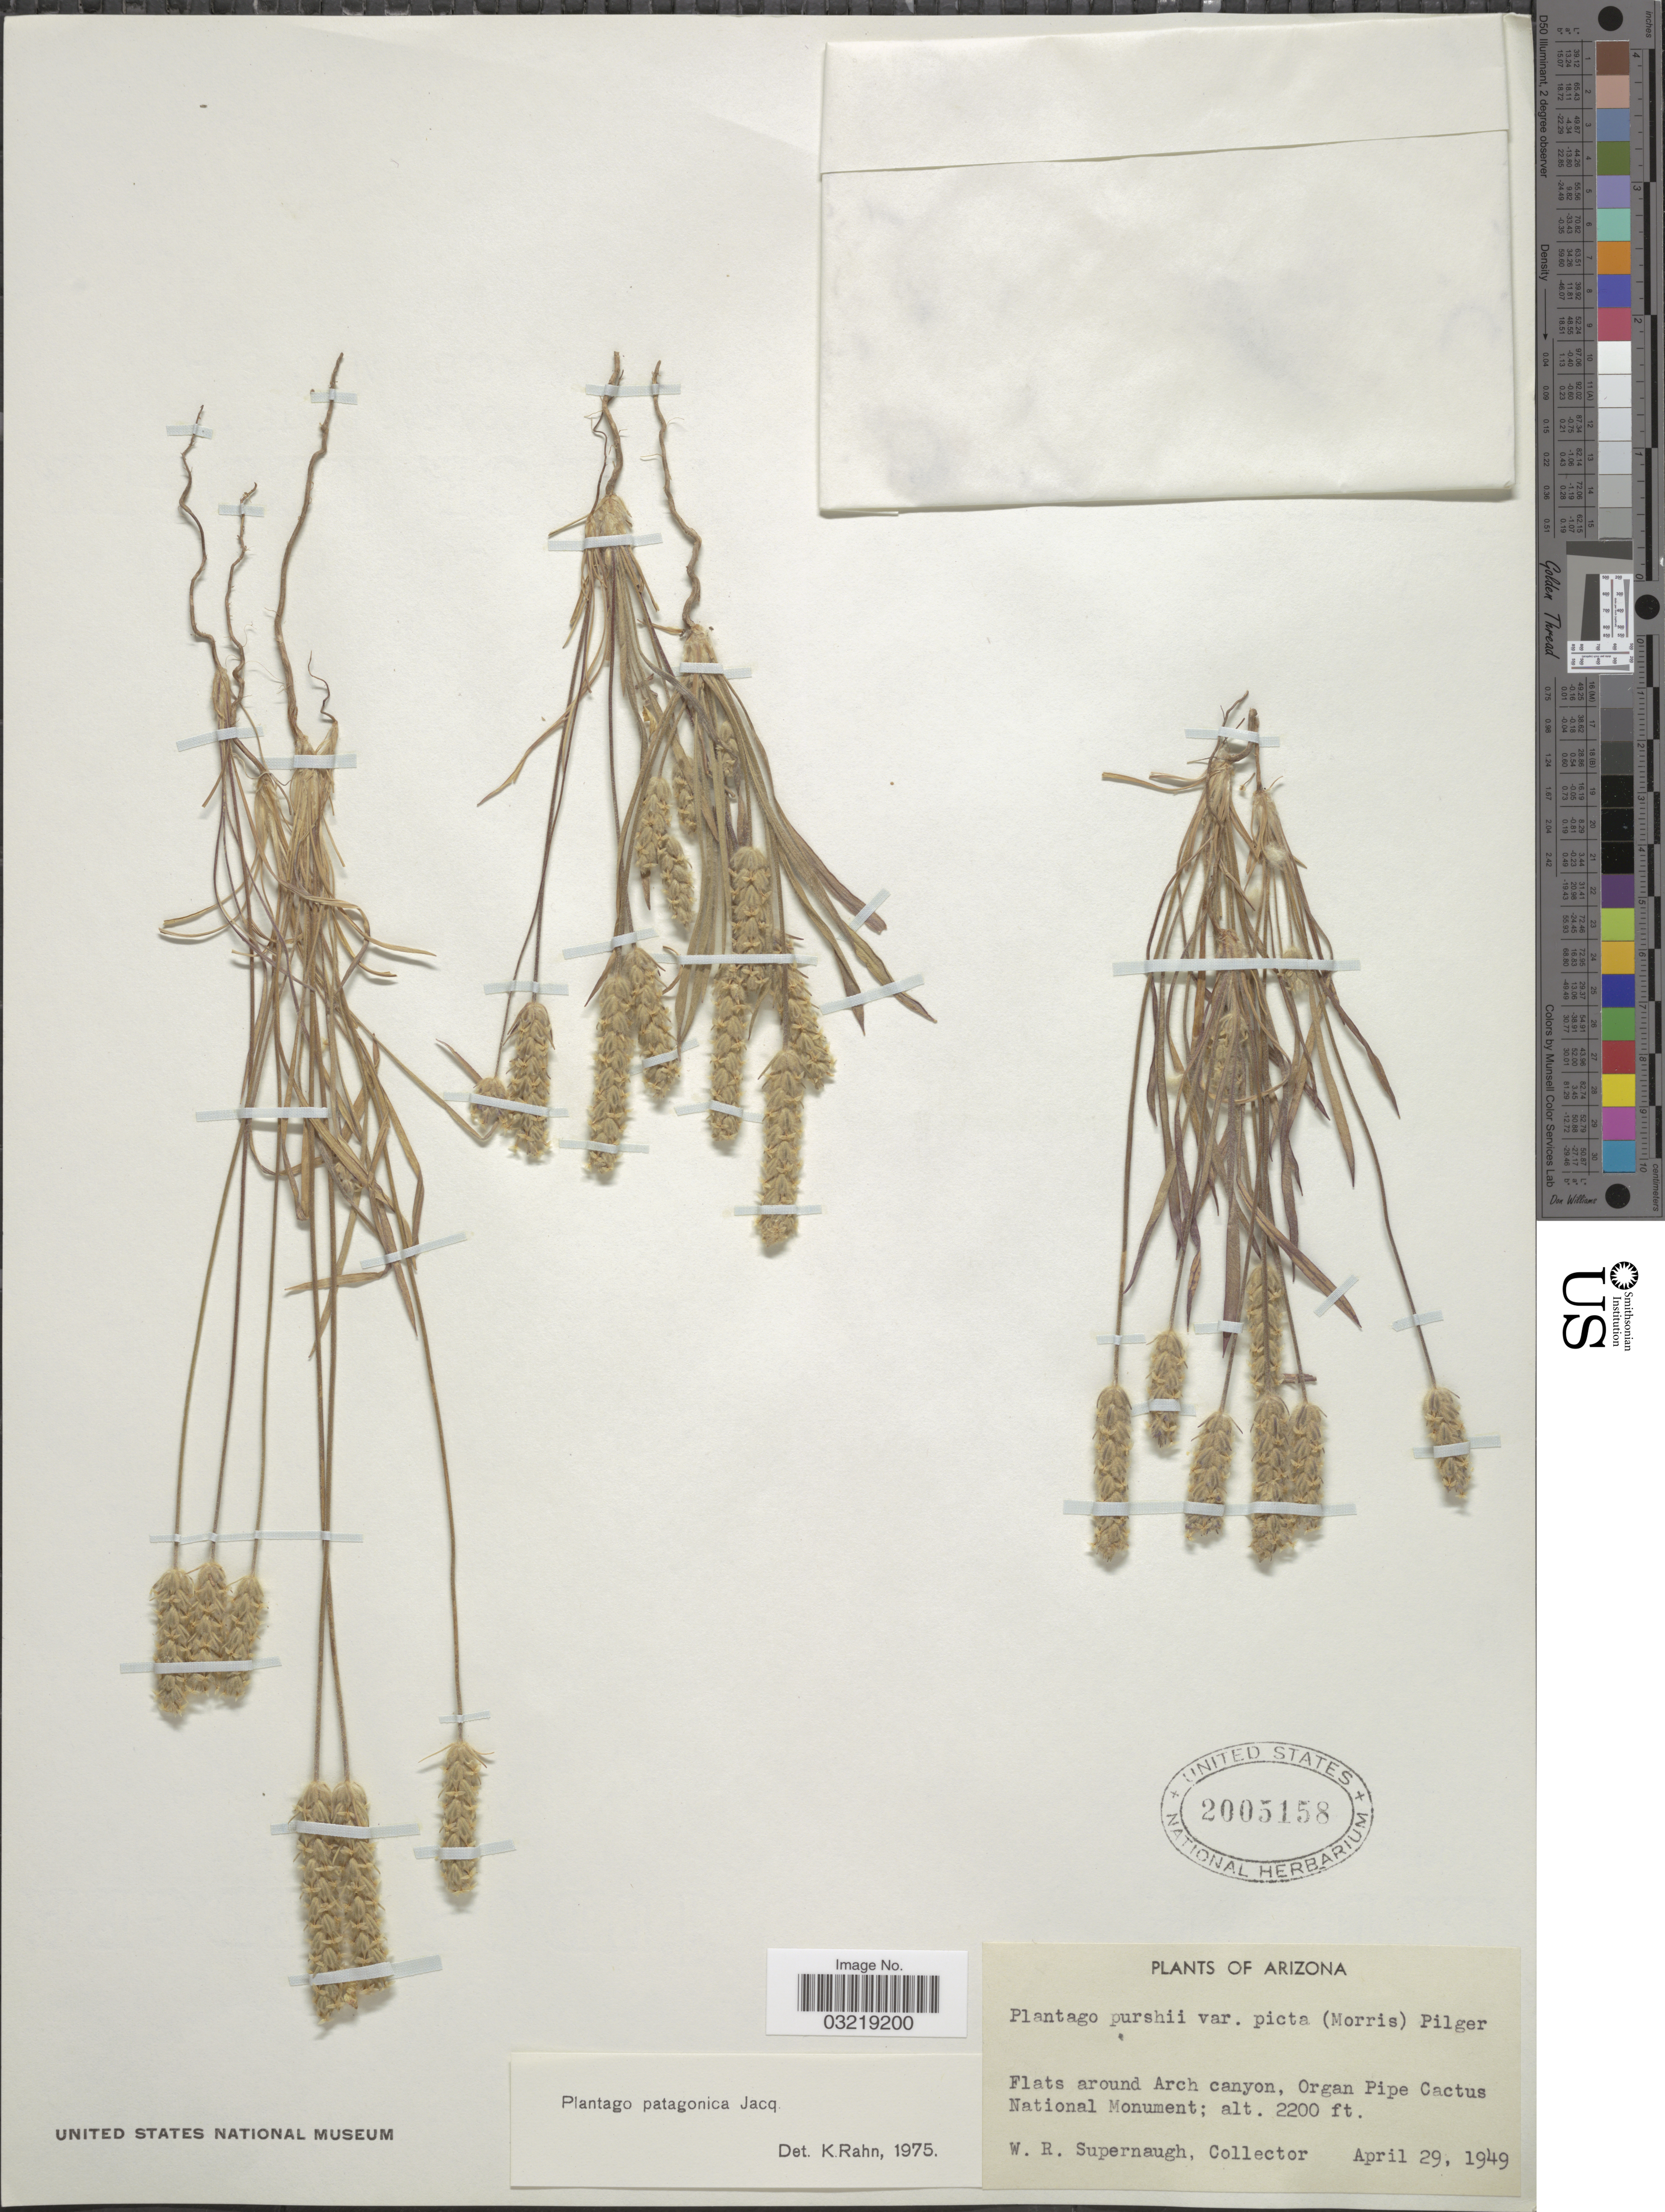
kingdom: Plantae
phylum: Tracheophyta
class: Magnoliopsida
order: Lamiales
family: Plantaginaceae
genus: Plantago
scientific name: Plantago patagonica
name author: Jacq.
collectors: W. Supernaugh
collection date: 1949-04-29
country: United States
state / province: Arizona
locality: Flats around Arch canyon, Organ Pipe Cactus National Monument.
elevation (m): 671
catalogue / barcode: US 2005158